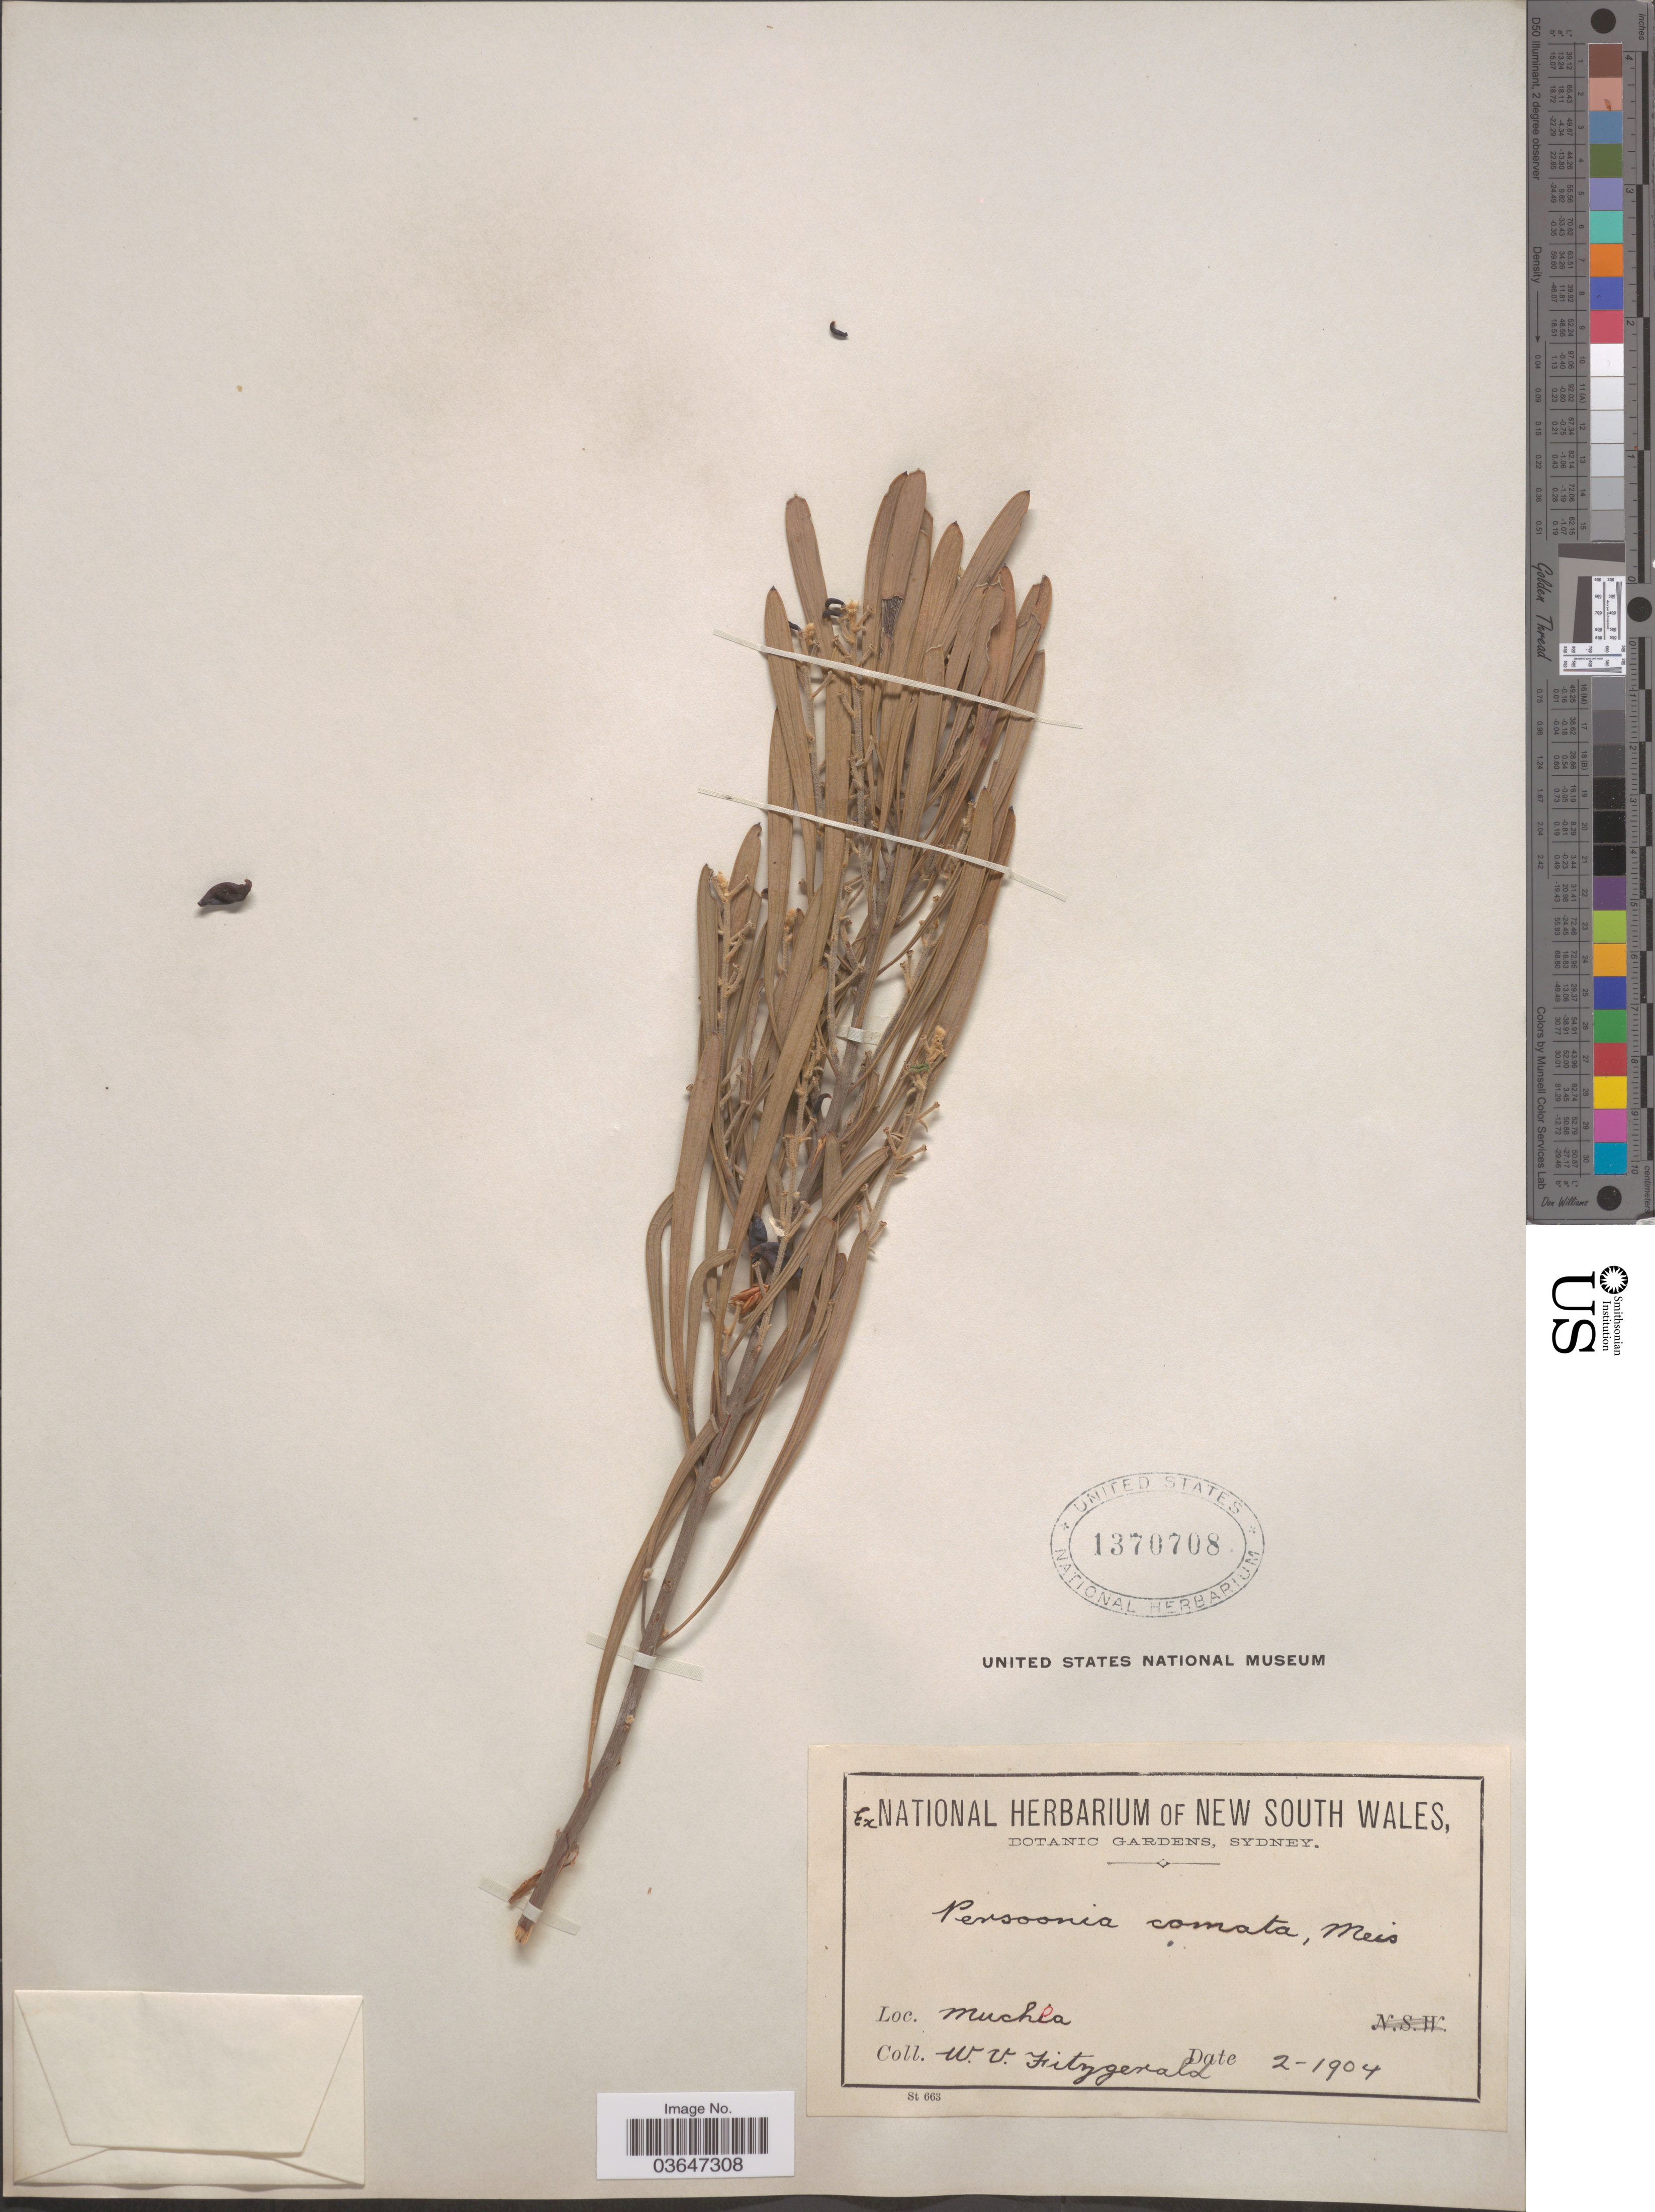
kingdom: Plantae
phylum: Tracheophyta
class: Magnoliopsida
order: Proteales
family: Proteaceae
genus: Persoonia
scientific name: Persoonia comata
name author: Meisn.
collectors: W. Fitzgerald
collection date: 1904-02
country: Australia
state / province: New South Wales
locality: Muchea.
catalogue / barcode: US 1370708